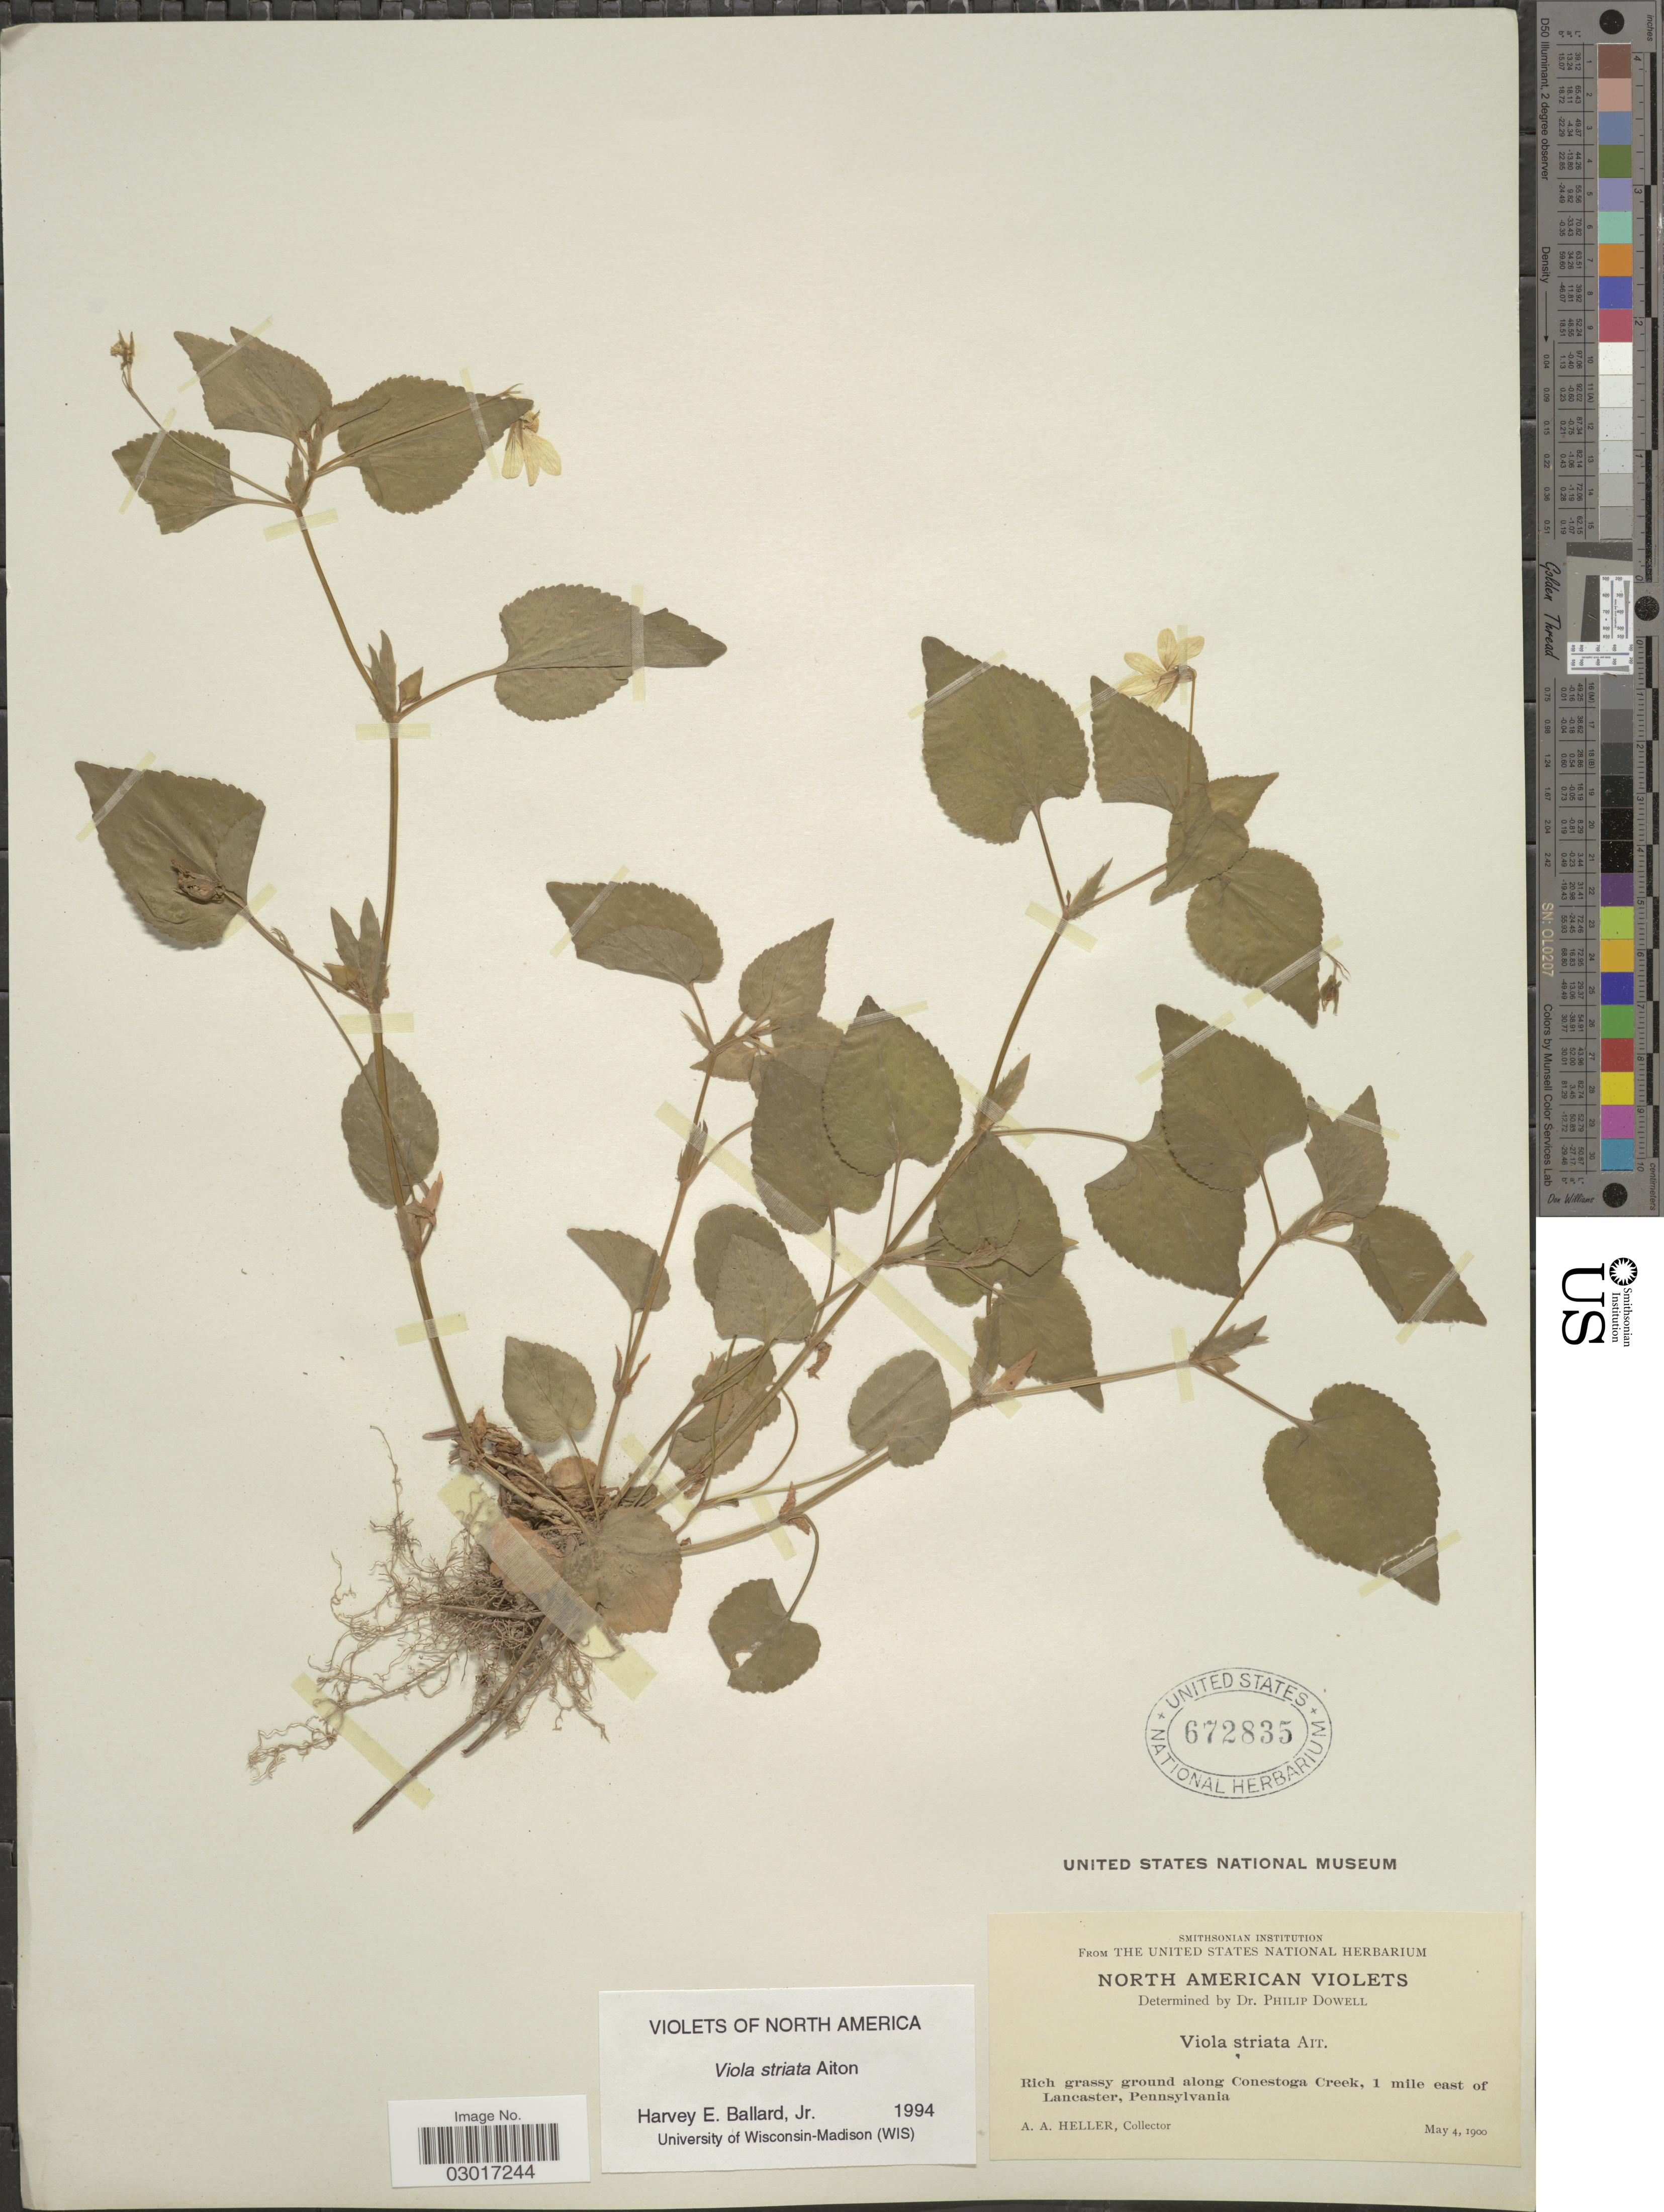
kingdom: Plantae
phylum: Tracheophyta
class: Magnoliopsida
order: Malpighiales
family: Violaceae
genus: Viola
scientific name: Viola striata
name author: Aiton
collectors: A. A. Heller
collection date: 1900-05-04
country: United States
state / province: Pennsylvania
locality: Rich grassy ground along Conestoga Creek, 1 mile east of Lancaster.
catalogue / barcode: US 672835